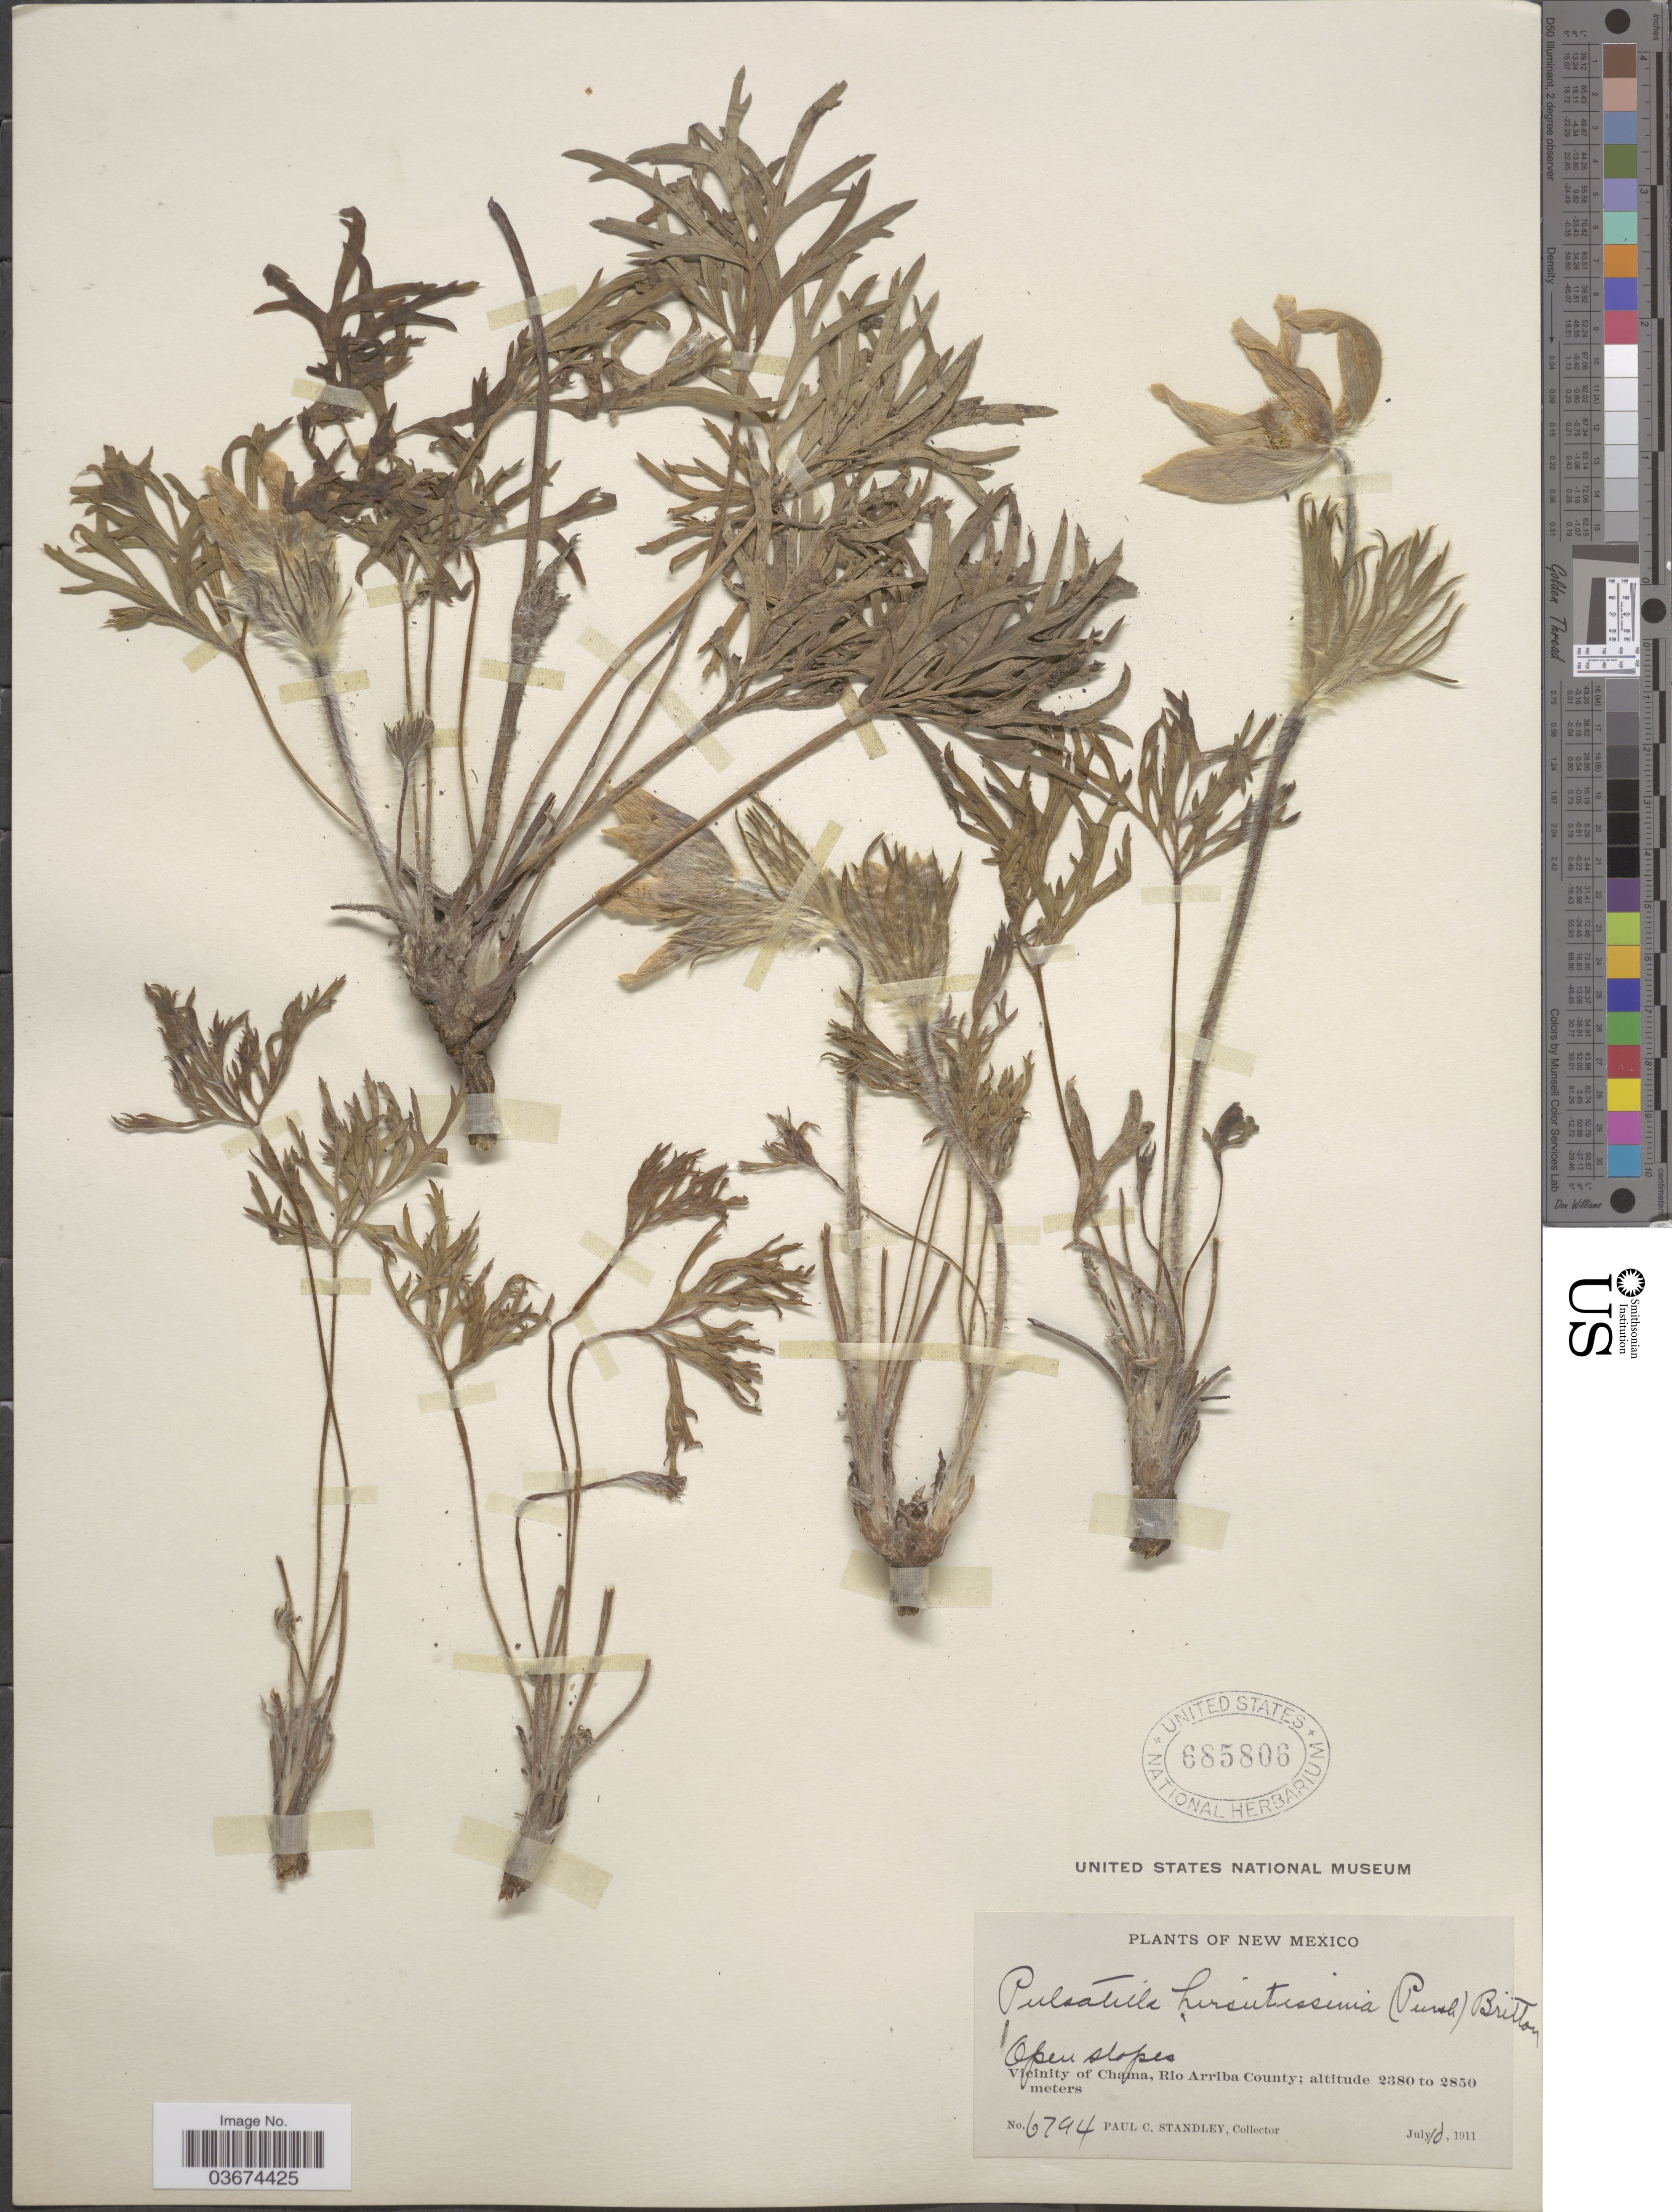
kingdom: Plantae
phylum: Tracheophyta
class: Magnoliopsida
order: Ranunculales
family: Ranunculaceae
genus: Pulsatilla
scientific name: Pulsatilla nuttalliana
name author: (DC.) Bercht. & J. Presl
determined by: Strong, Mark T., (BOT), Smithsonian Institution - National Museum of Natural History (UNITED STATES)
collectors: P. C. Standley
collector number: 6794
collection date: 1911-07-10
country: United States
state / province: New Mexico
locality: Vicinity of Chama, Rio Arriba County.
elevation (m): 2380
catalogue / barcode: US 685806